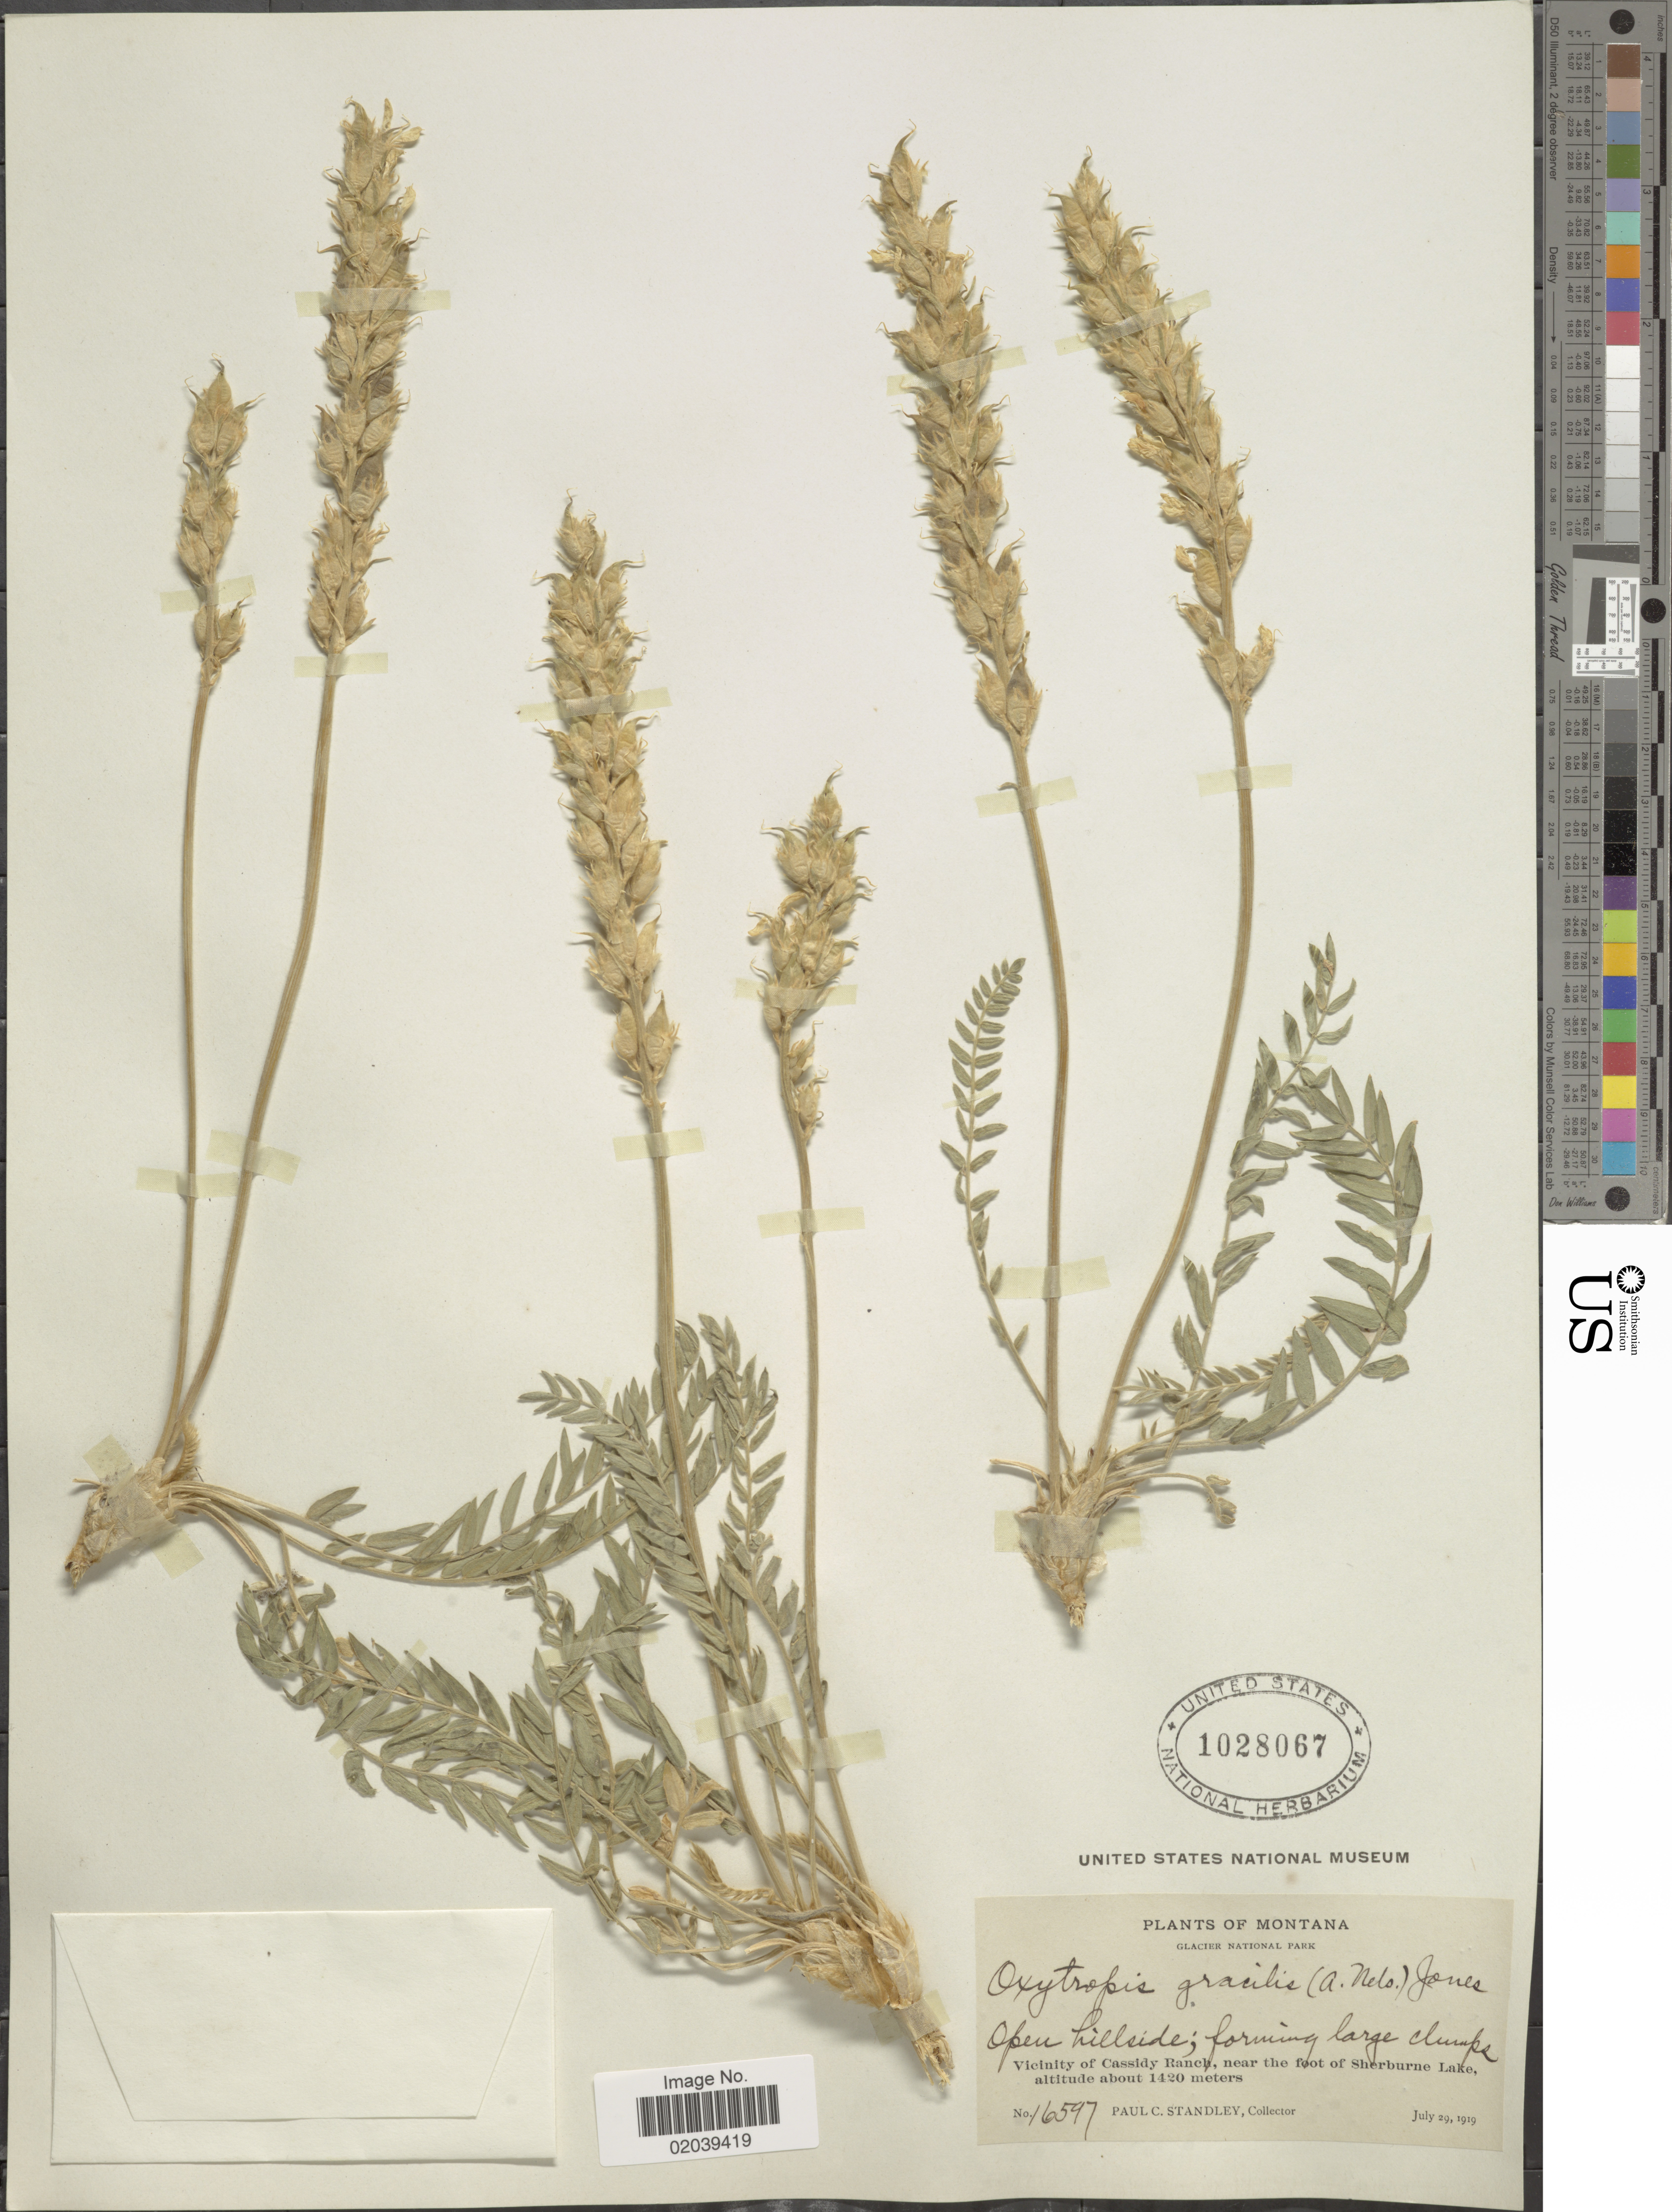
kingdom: Plantae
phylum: Tracheophyta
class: Magnoliopsida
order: Fabales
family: Fabaceae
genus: Oxytropis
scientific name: Oxytropis campestris var. gracilis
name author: (A. Nelson) Barneby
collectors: P. C. Standley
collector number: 16597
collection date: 1919-07-29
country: United States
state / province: Montana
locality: Glacier National Park. Vicinity of Cassidy Ranch, near the foot of Sherburne Lake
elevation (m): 1420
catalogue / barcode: US 1028067